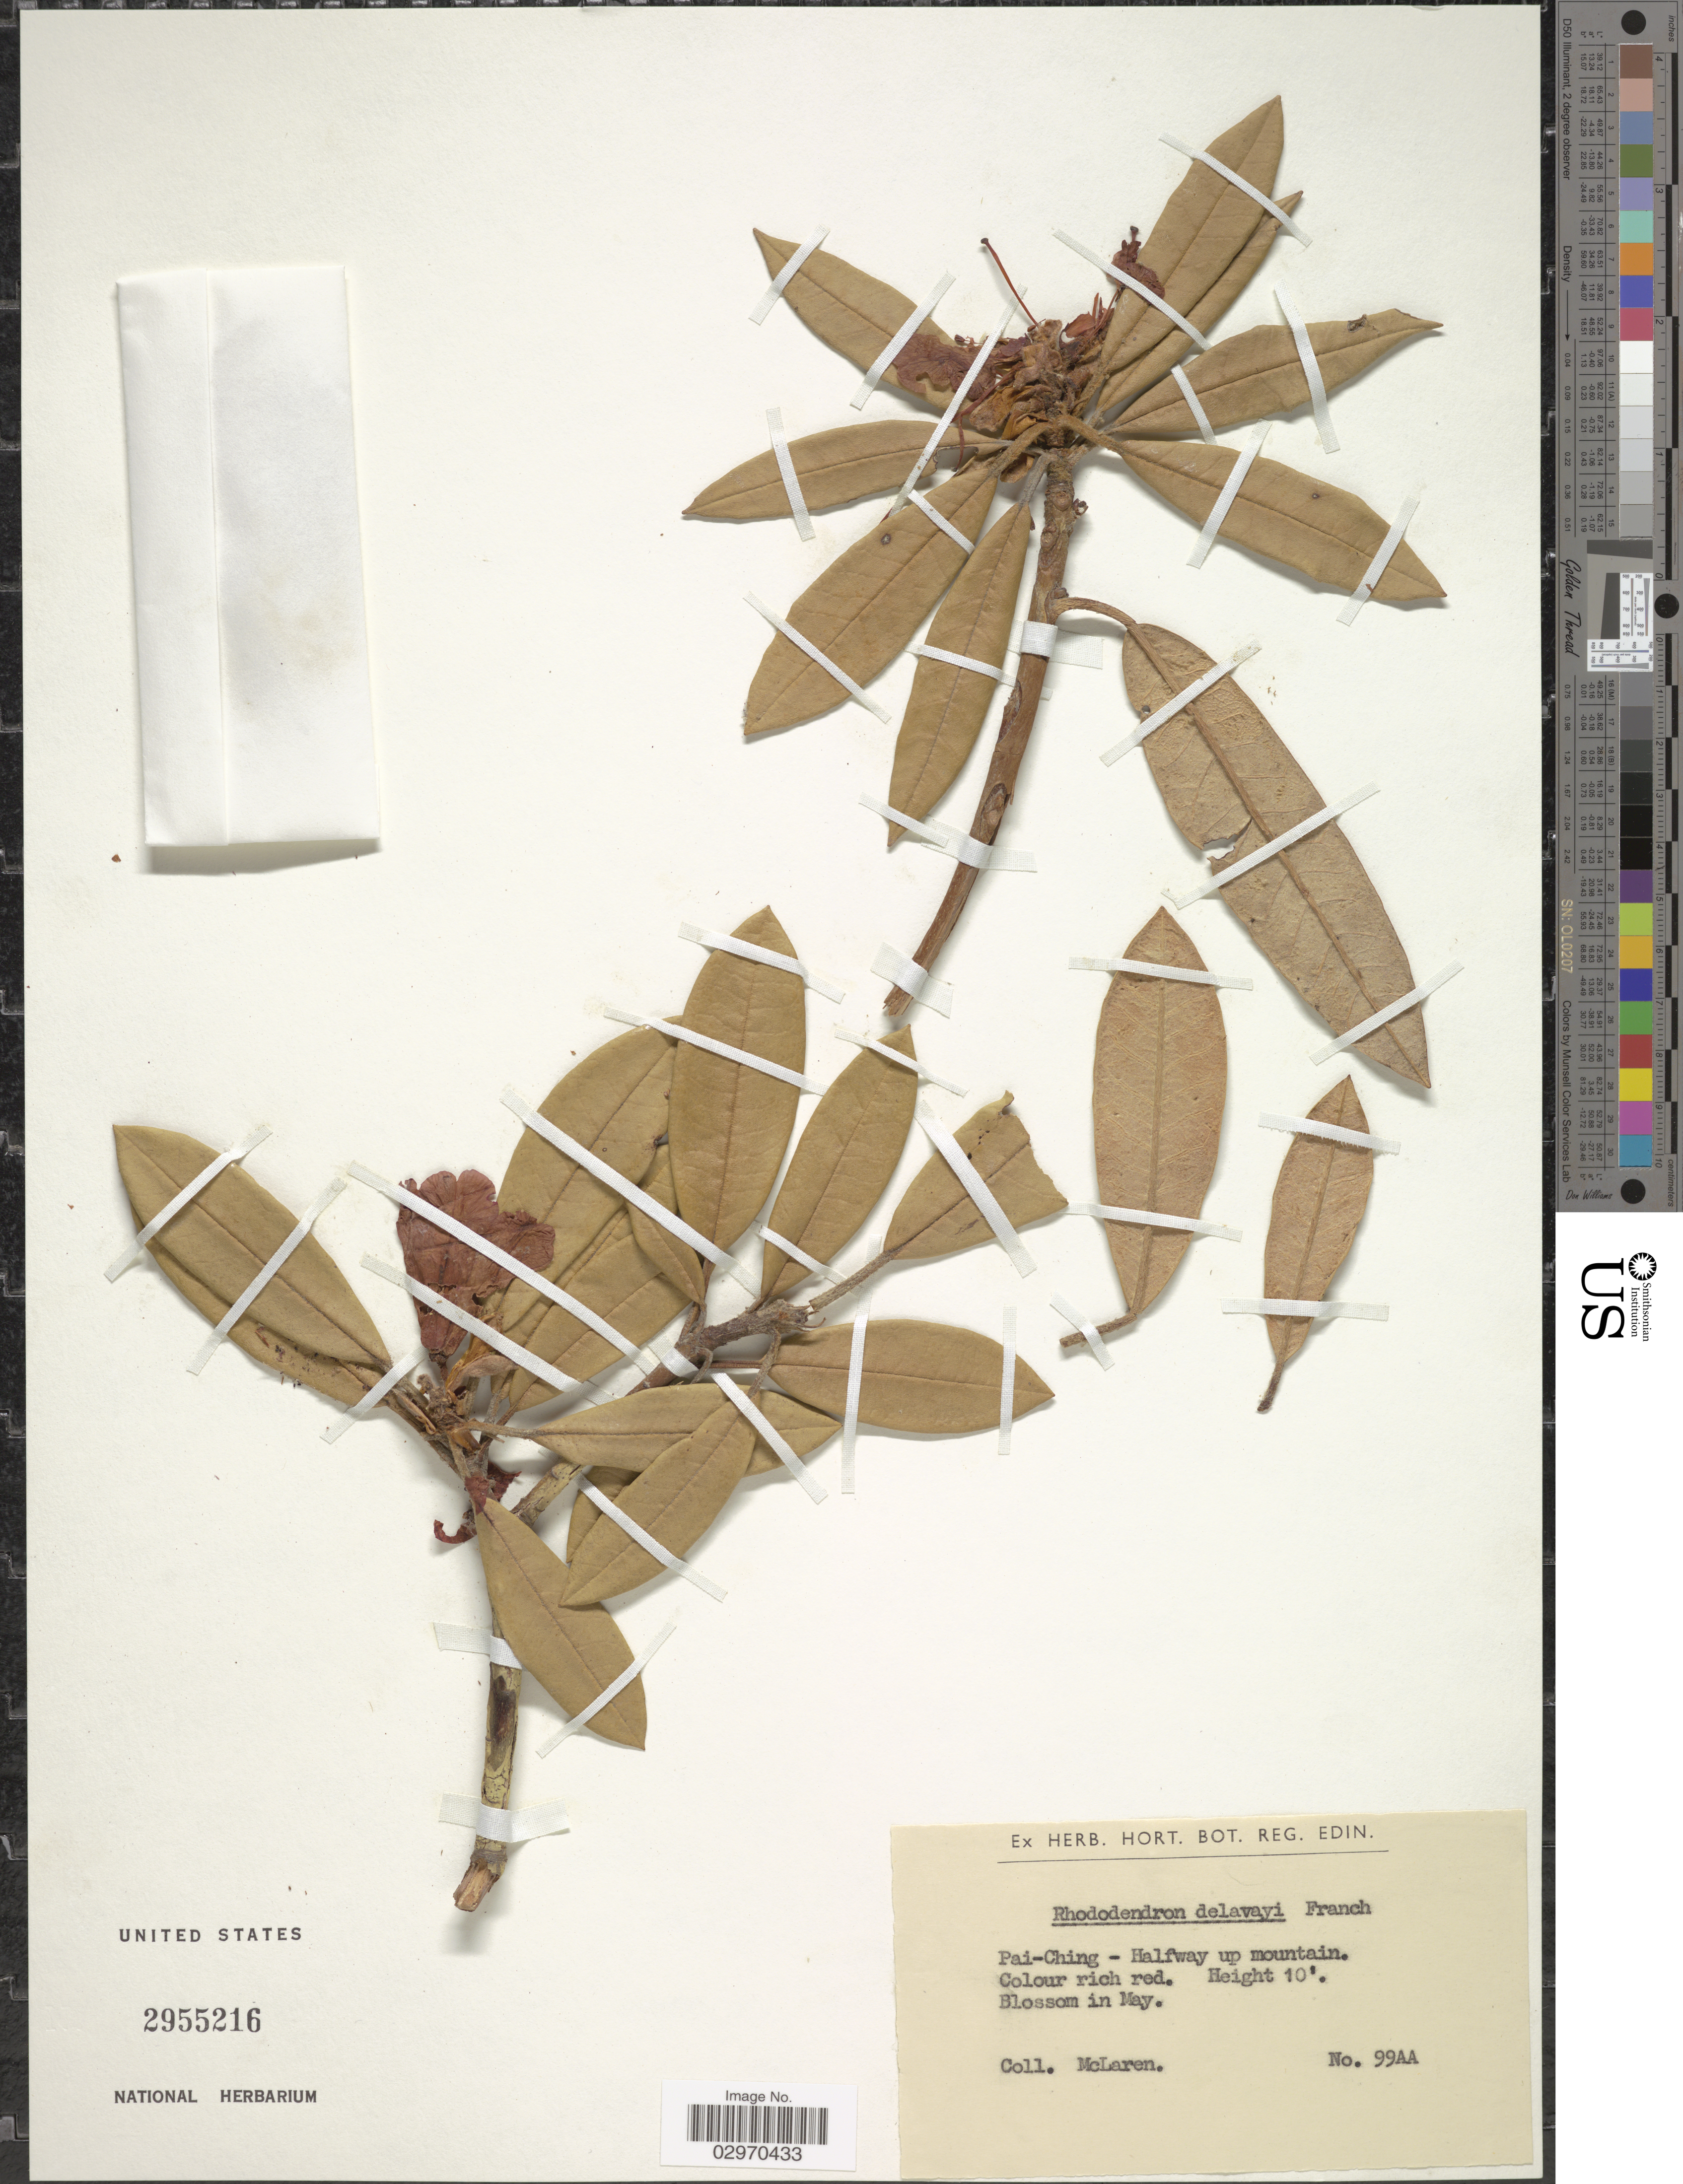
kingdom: Plantae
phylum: Tracheophyta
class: Magnoliopsida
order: Ericales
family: Ericaceae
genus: Rhododendron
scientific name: Rhododendron delavayi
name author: Franch.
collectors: McLaren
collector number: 99AA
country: China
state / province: Shanxi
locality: Pai-Ching - Halfway up mountain.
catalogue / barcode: US 2955216